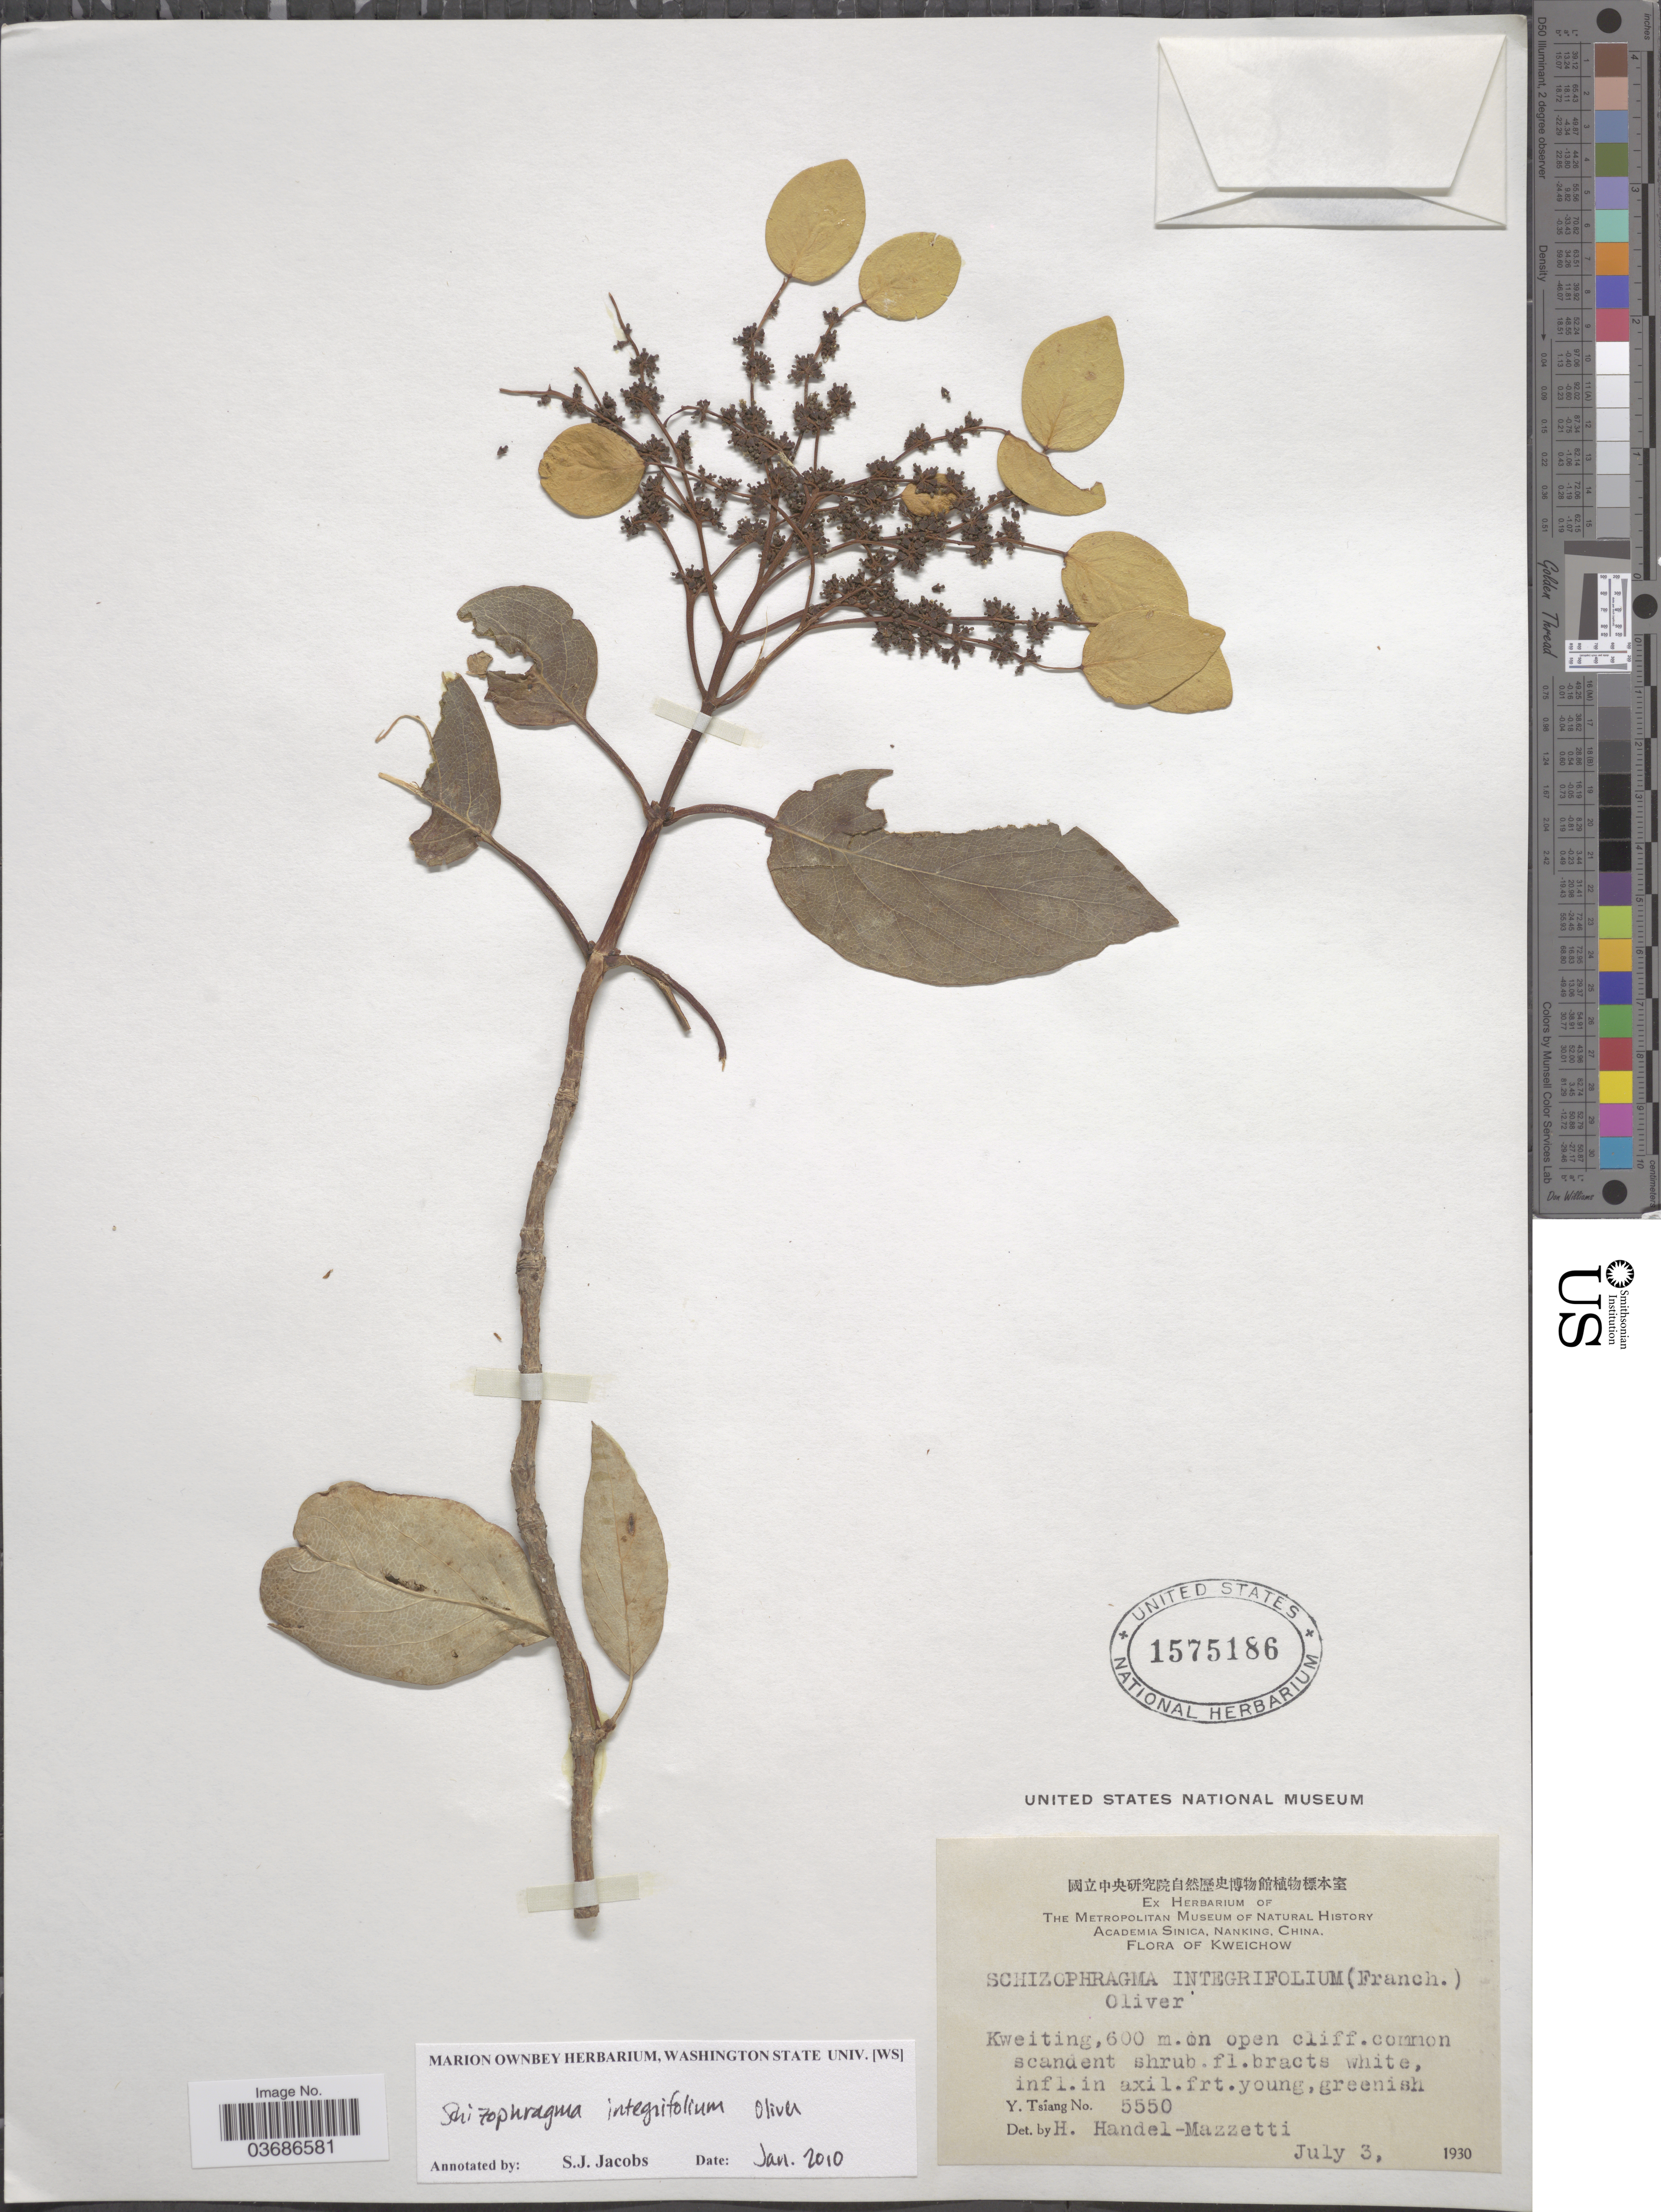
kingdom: Plantae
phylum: Tracheophyta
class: Magnoliopsida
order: Cornales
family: Hydrangeaceae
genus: Hydrangea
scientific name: Hydrangea ampla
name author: (Chun) Y. De Smet & Granados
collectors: Y. Tsiang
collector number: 5550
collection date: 1930-07-03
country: China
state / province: Guizhou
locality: Kweichow. Kweiting.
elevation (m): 600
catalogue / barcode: US 1575186